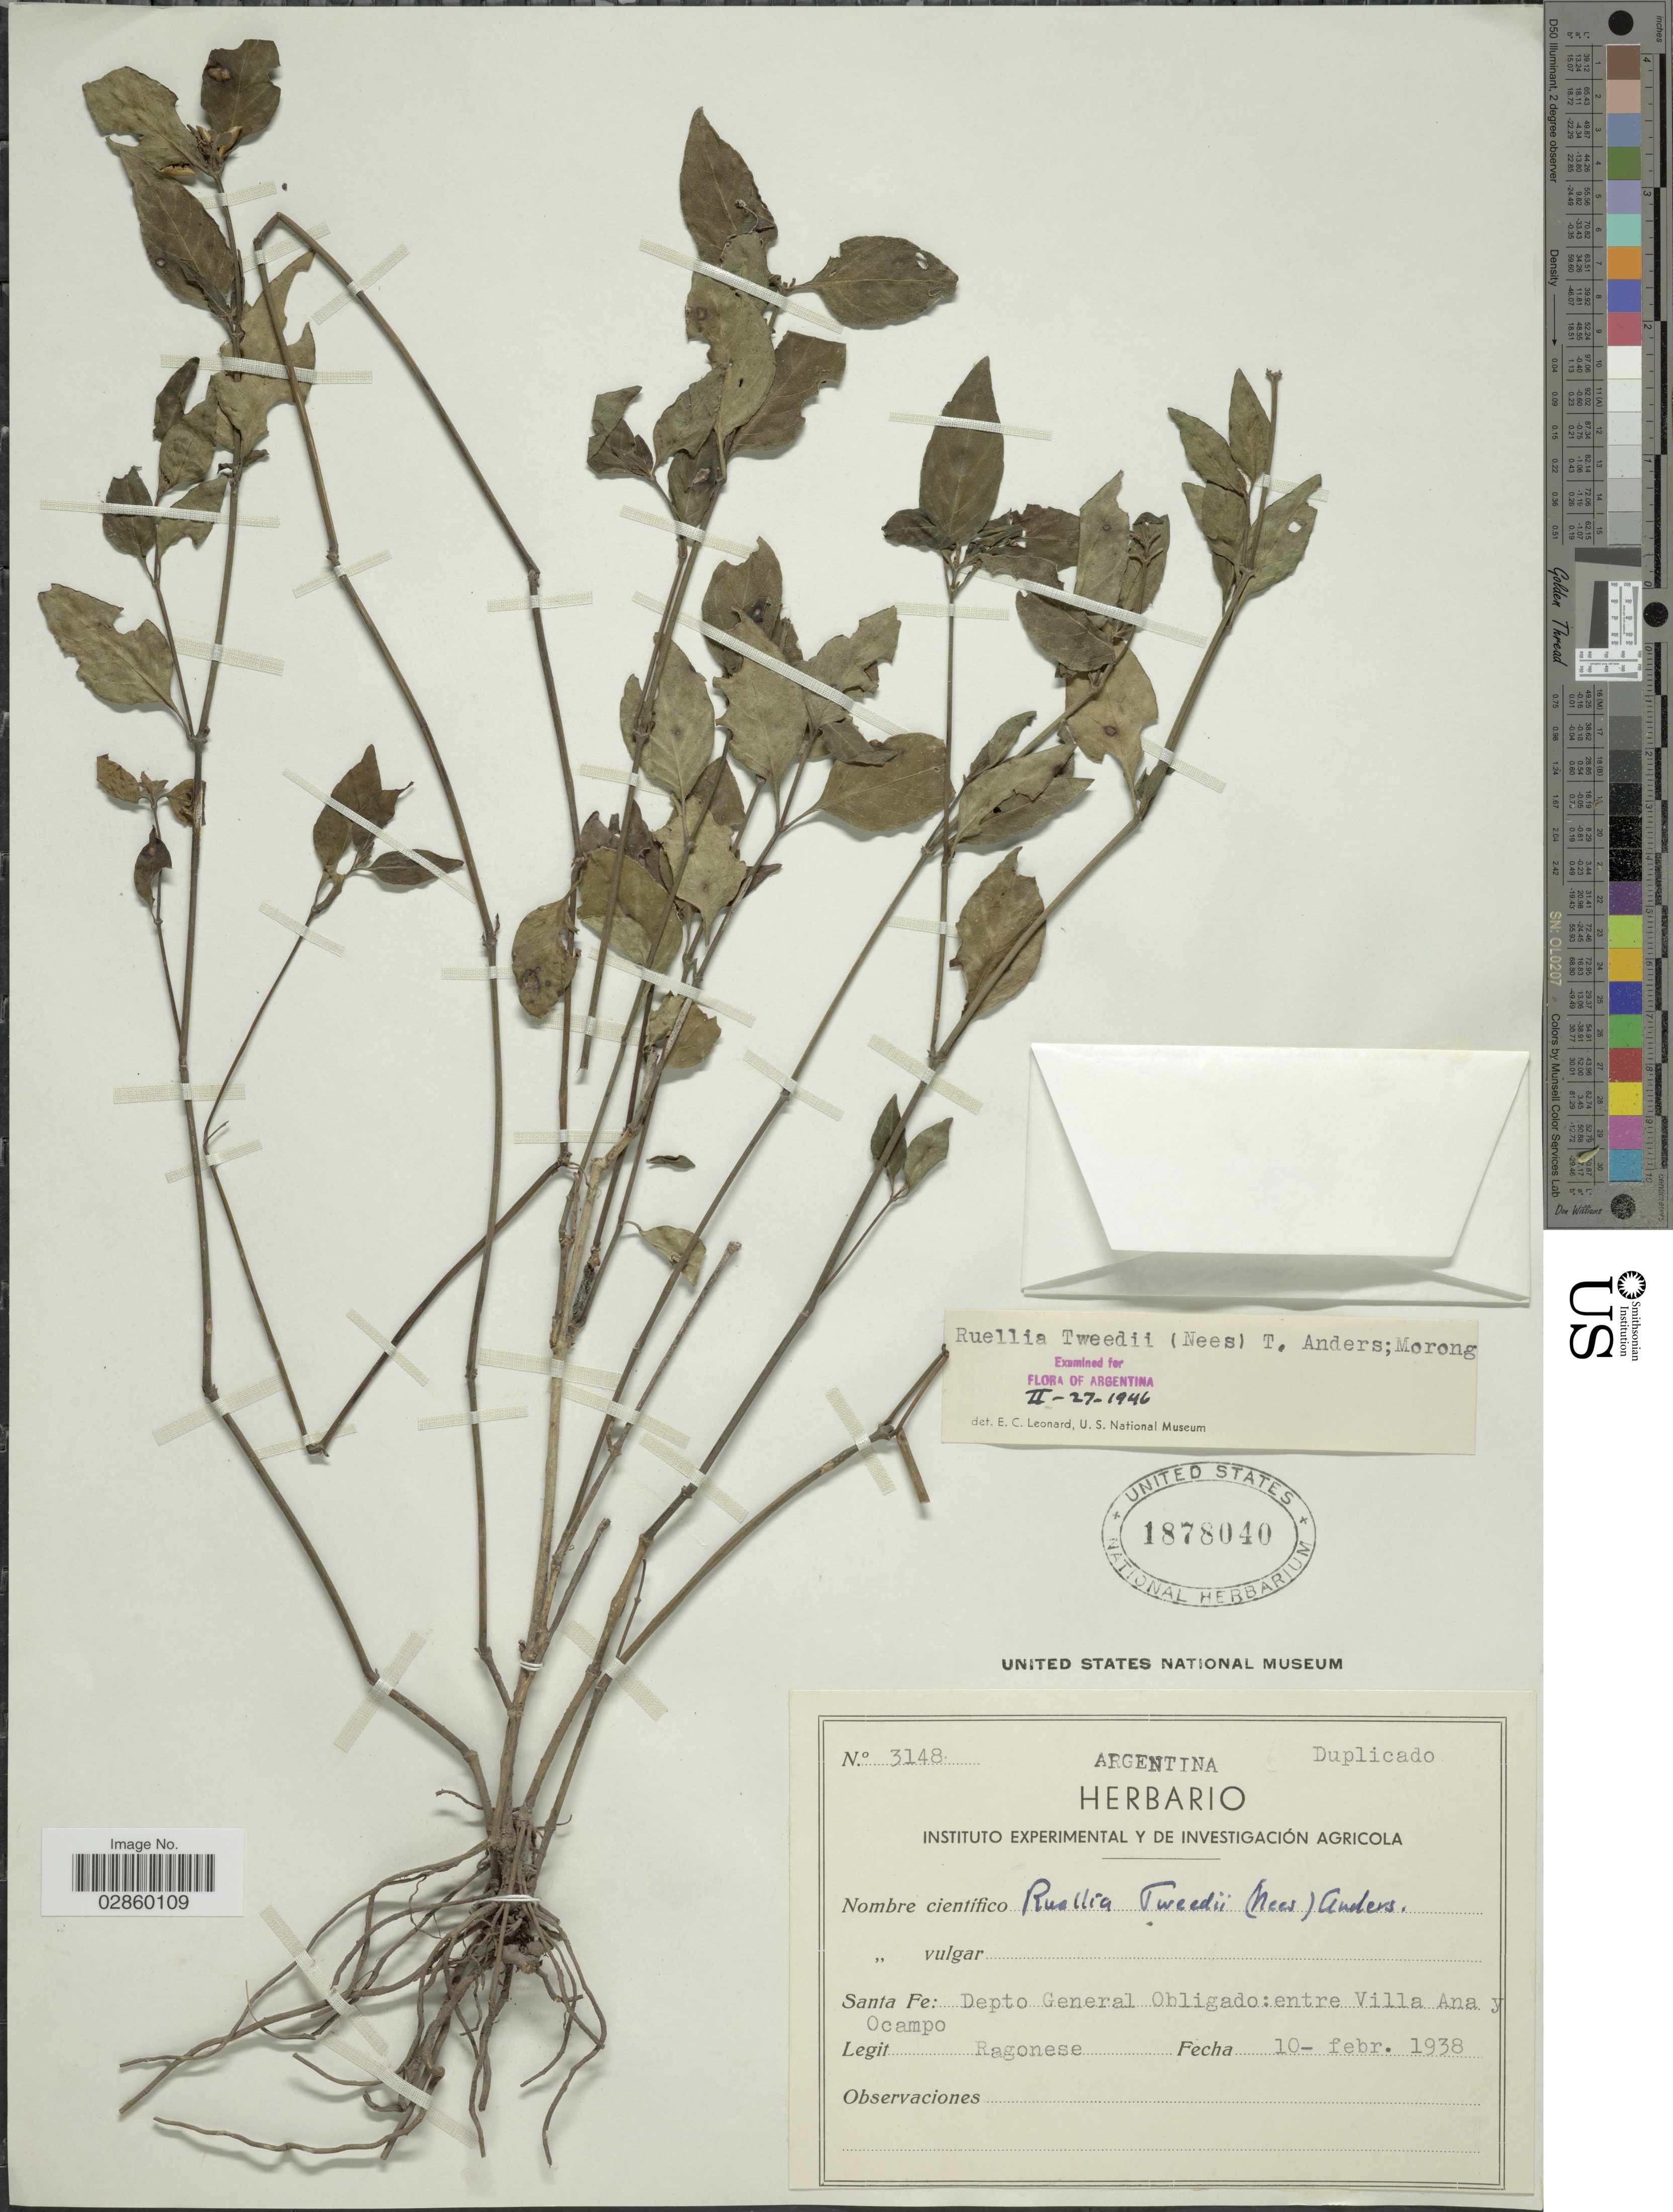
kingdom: Plantae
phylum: Tracheophyta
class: Magnoliopsida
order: Lamiales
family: Acanthaceae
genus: Ruellia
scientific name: Ruellia erythropus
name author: (Nees) Lindau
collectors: Ragonese, --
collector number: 3148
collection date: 1938-02-10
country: Argentina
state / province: Santa Fe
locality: Depto General Obligado: entre Villa Ana y Ocampo.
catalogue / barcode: US 1878040